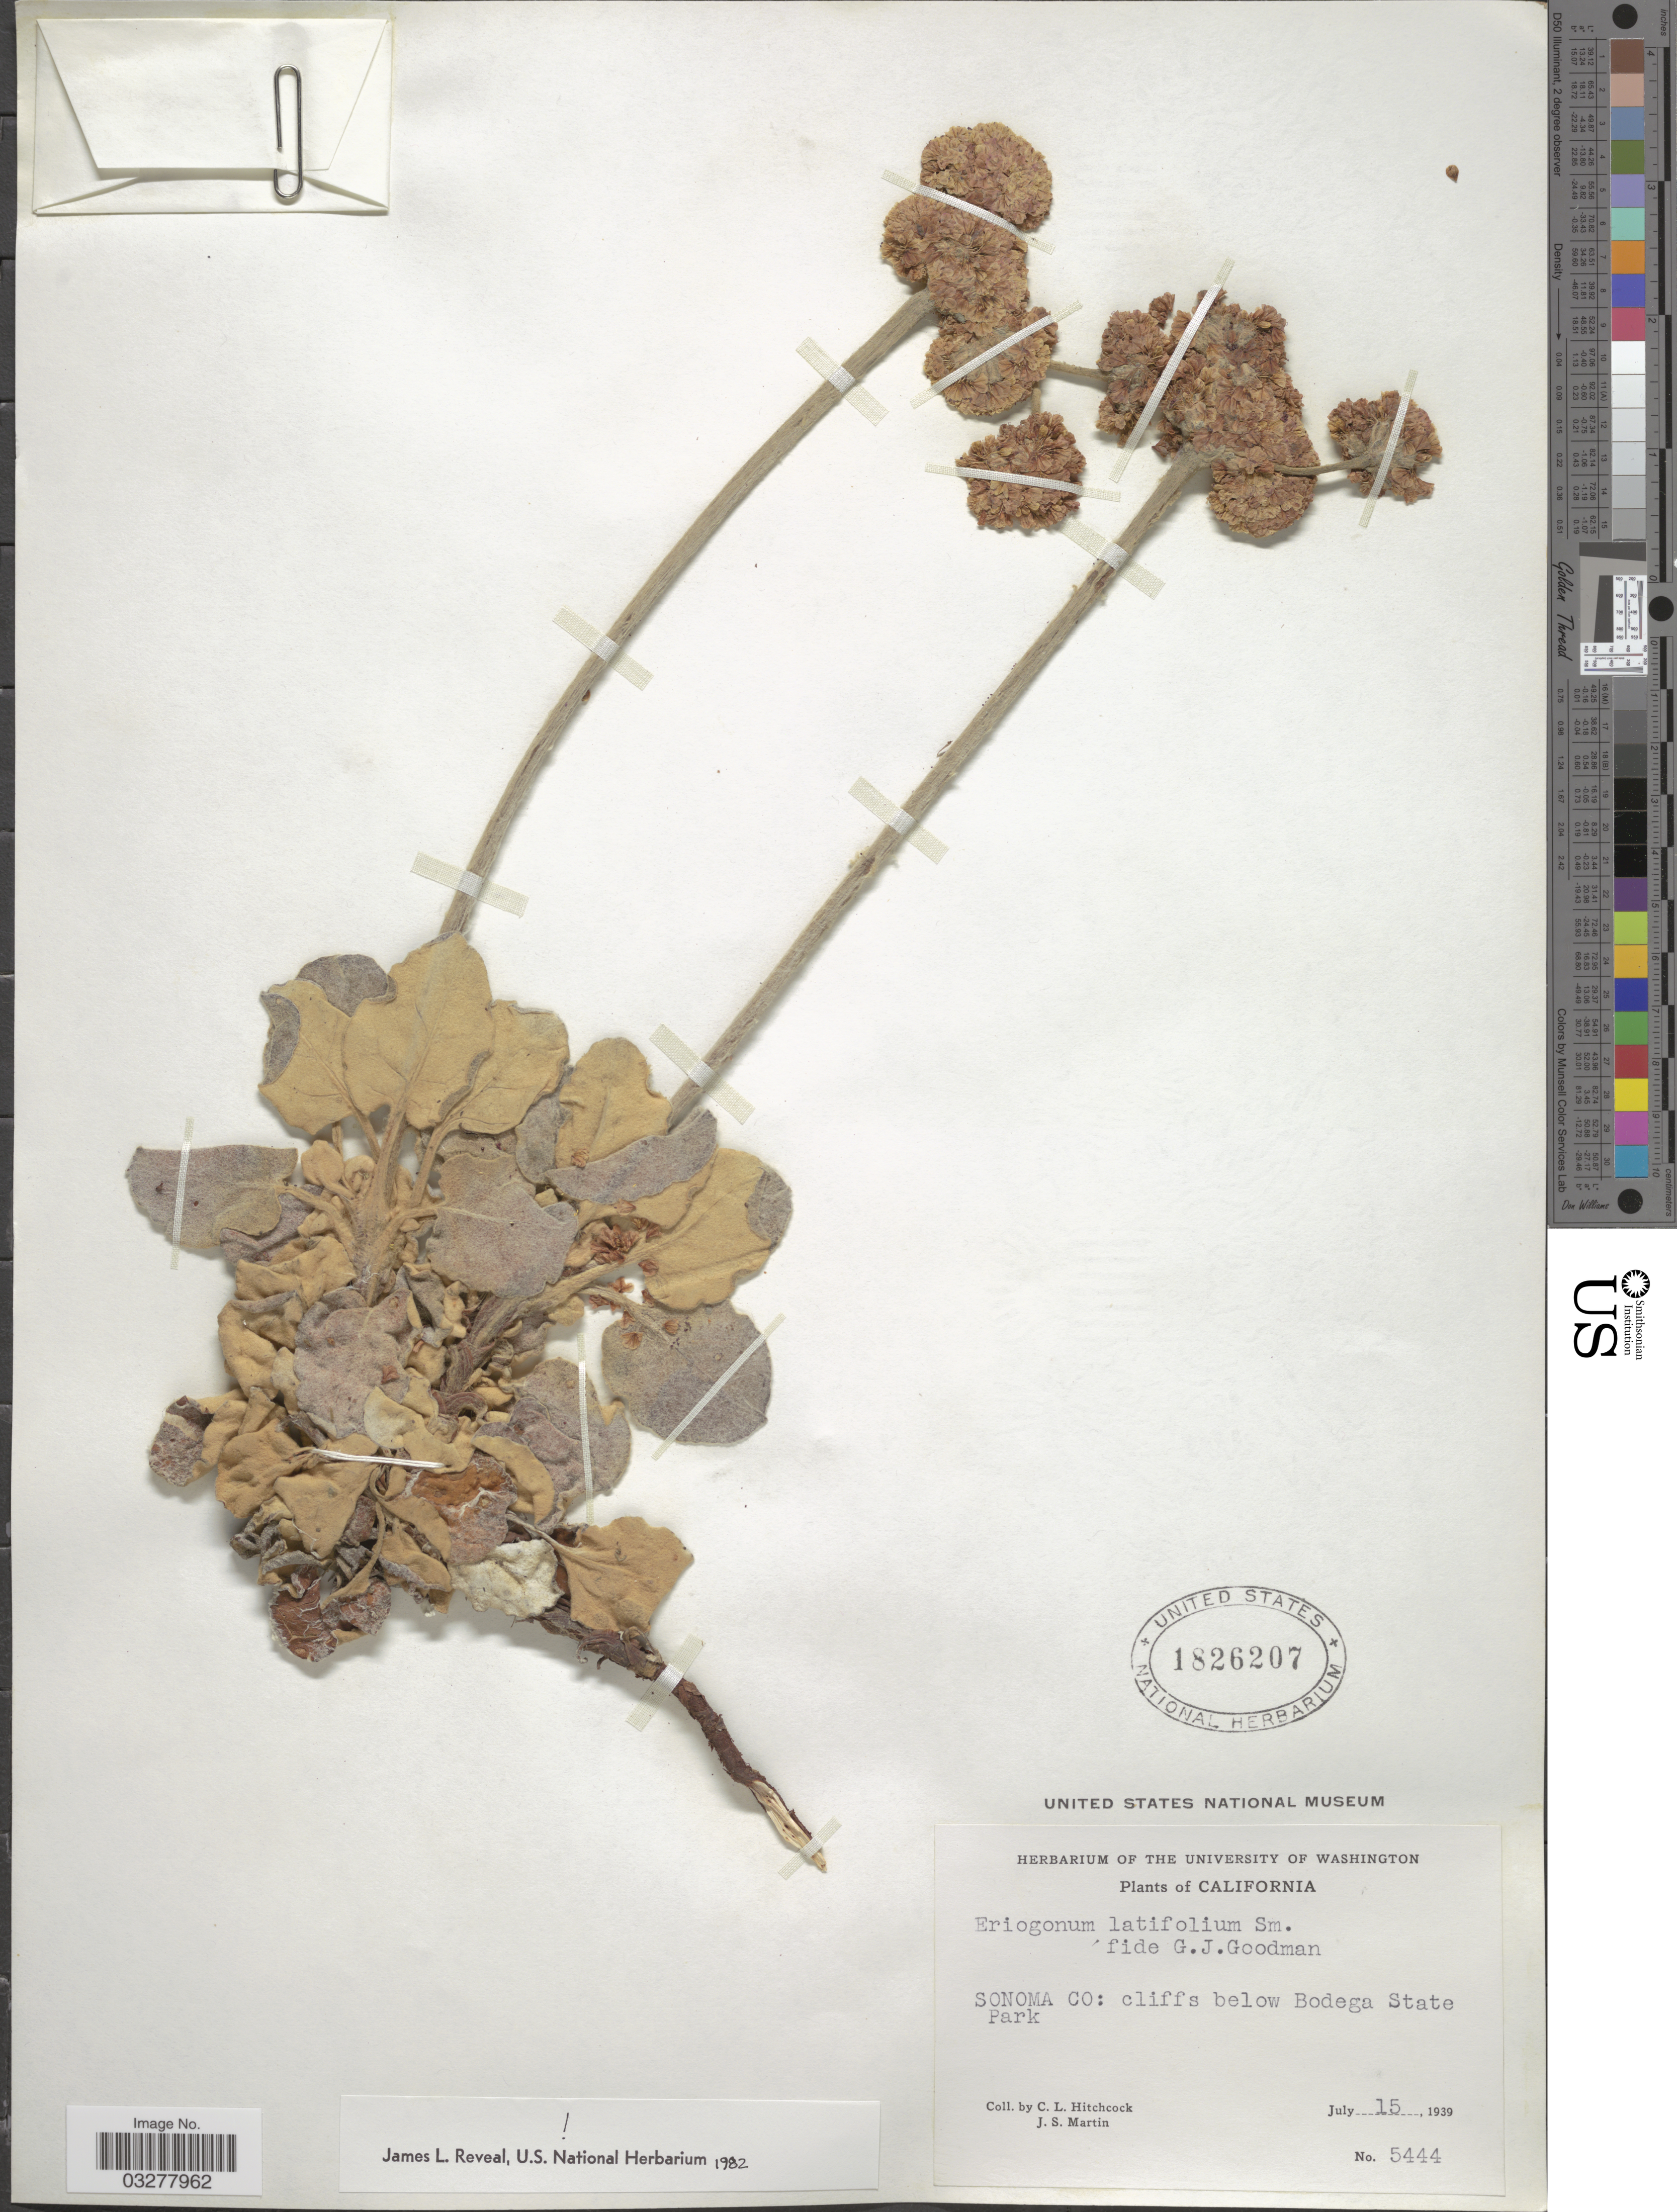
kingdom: Plantae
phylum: Tracheophyta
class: Magnoliopsida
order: Caryophyllales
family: Polygonaceae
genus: Eriogonum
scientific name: Eriogonum latifolium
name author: Sm.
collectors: C. L. Hitchcock & J. S. Martin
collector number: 5444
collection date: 1939-07-15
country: United States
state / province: California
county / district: Sonoma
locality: Sonoma Co: Cliffs below Bodega State Park.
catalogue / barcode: US 1826207